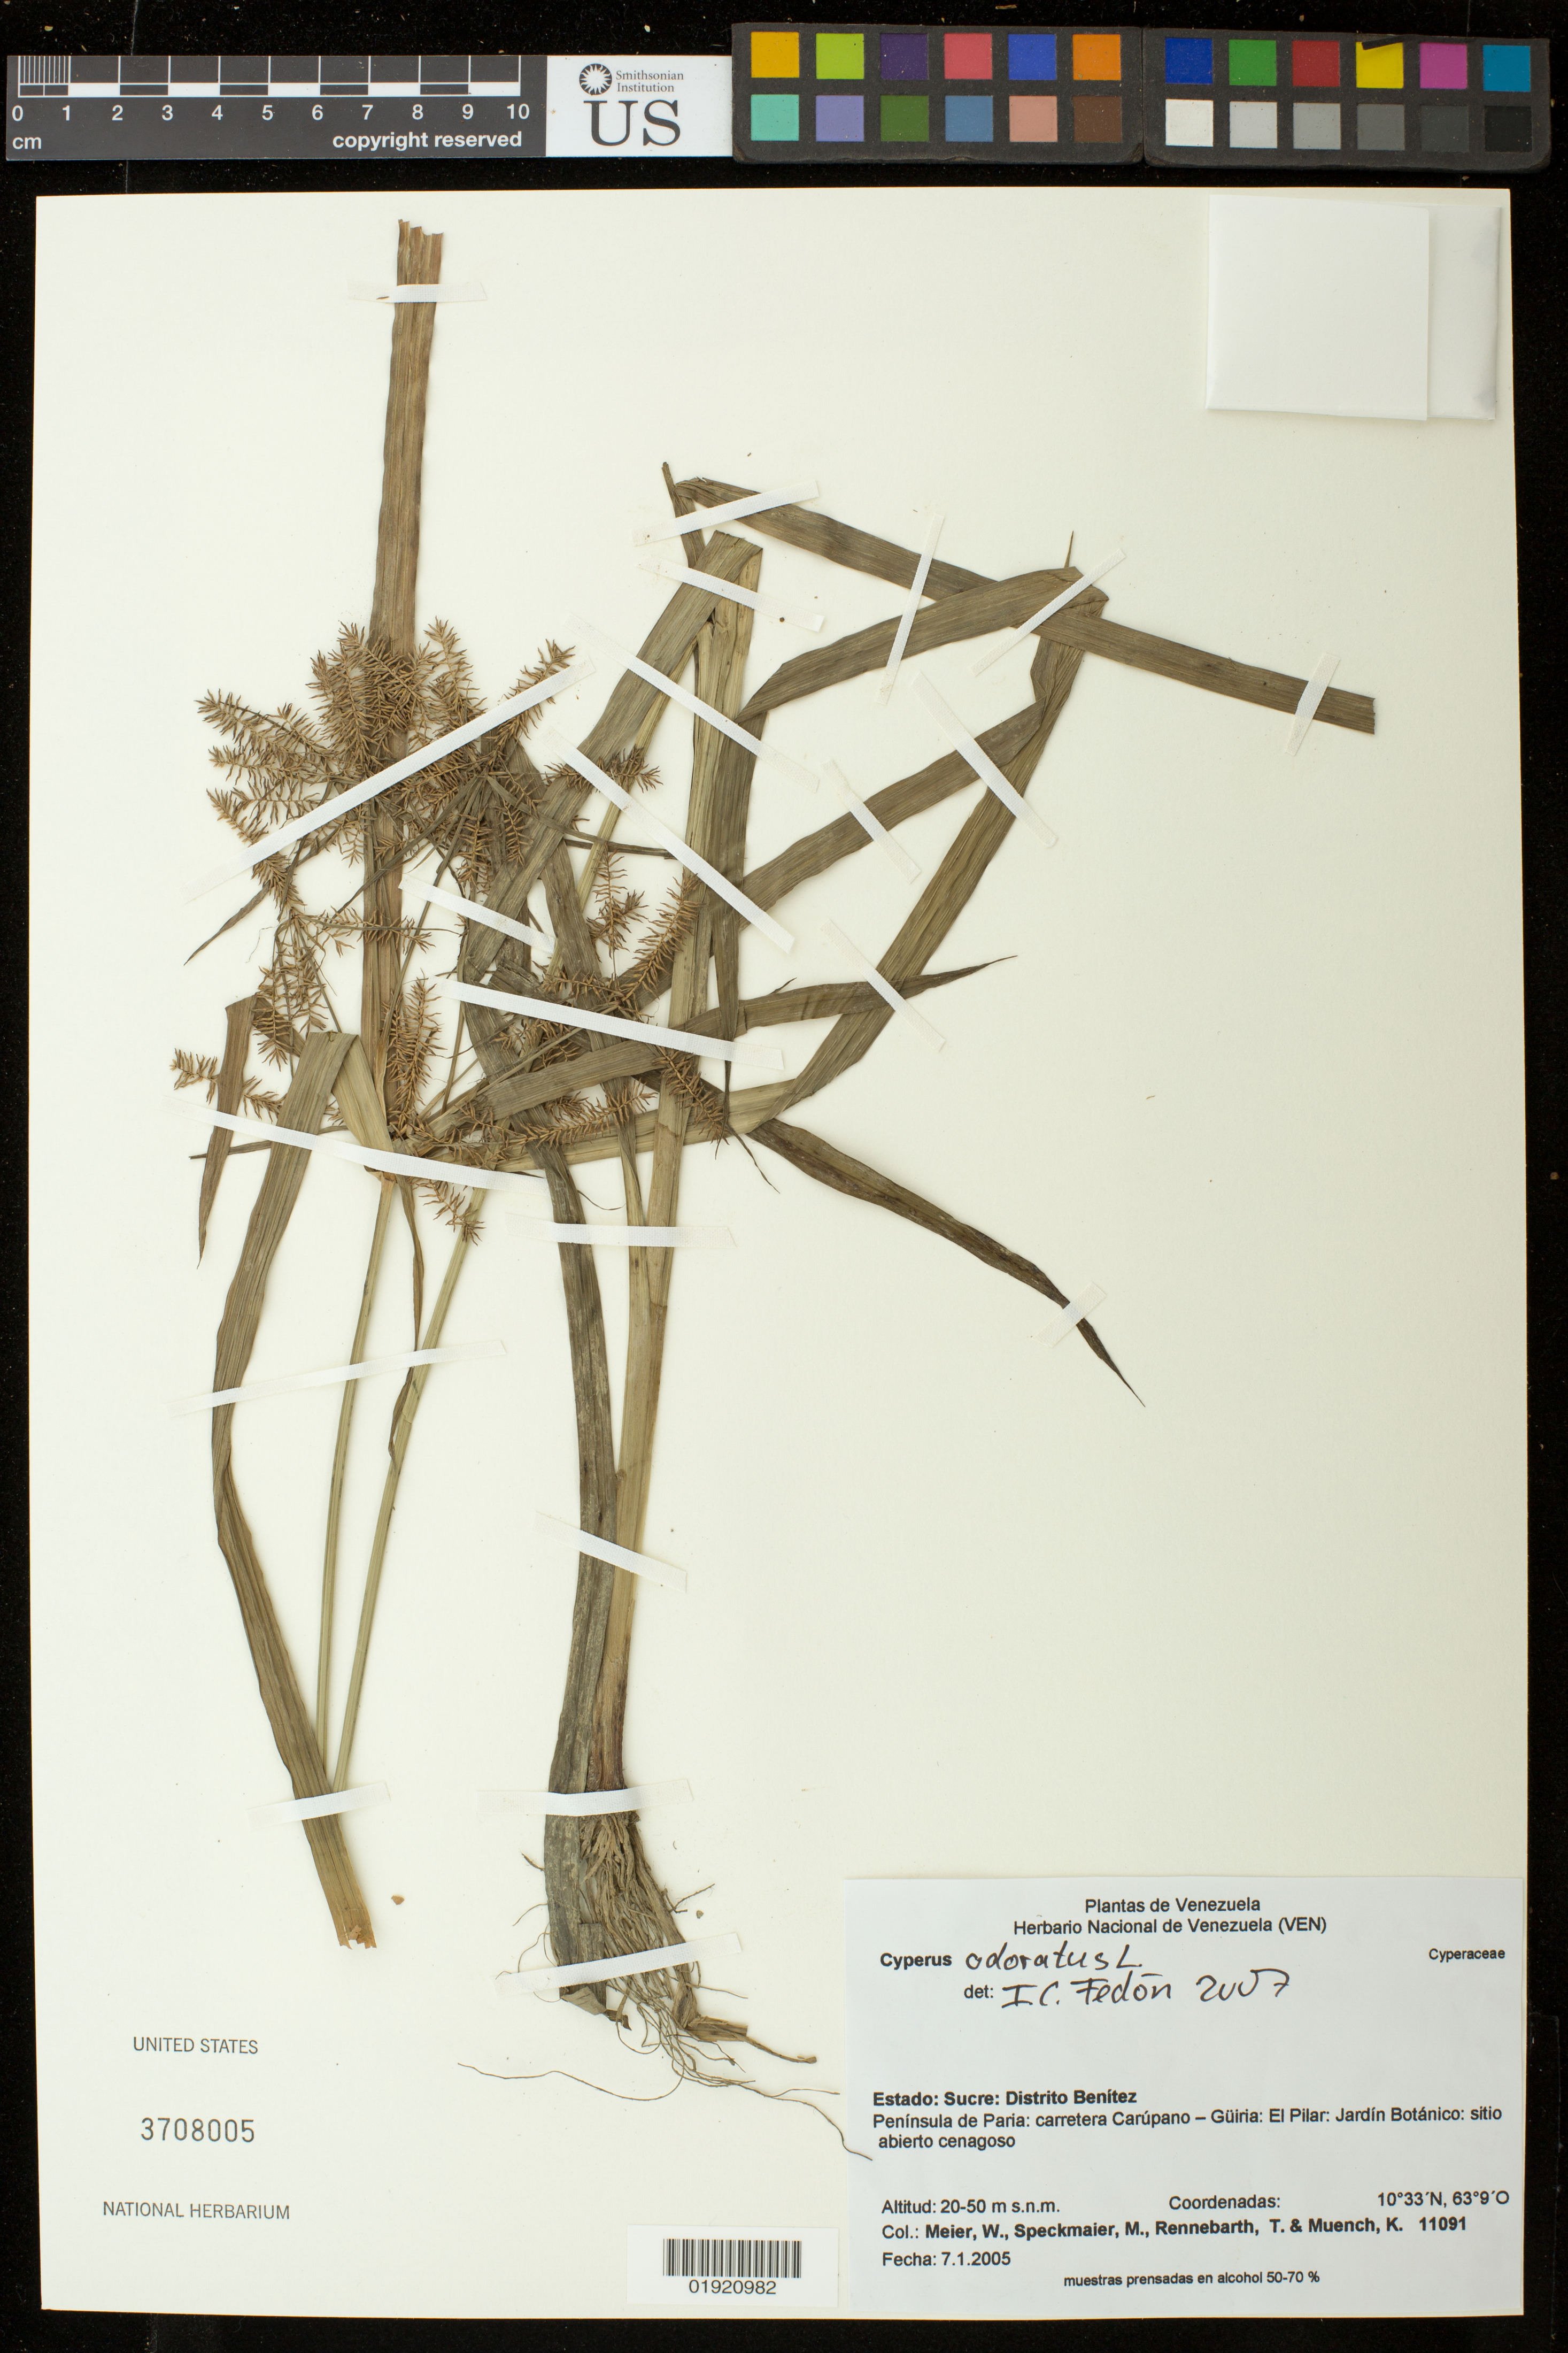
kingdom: Plantae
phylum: Tracheophyta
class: Liliopsida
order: Poales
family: Cyperaceae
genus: Cyperus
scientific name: Cyperus odoratus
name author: L.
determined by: Fedon, I. C.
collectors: W. Meier, M. Speckmaier, T. Rennebarth & K. Muench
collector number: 11091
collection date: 2005-01-07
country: Venezuela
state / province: Sucre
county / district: Benitez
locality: Estado: Sucre: Distrito Benitez: carretera Carupano - Guiria: El Pilar: Jardin Botanico.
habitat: Sitio abierto cenagoso.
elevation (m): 20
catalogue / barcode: US 3708005